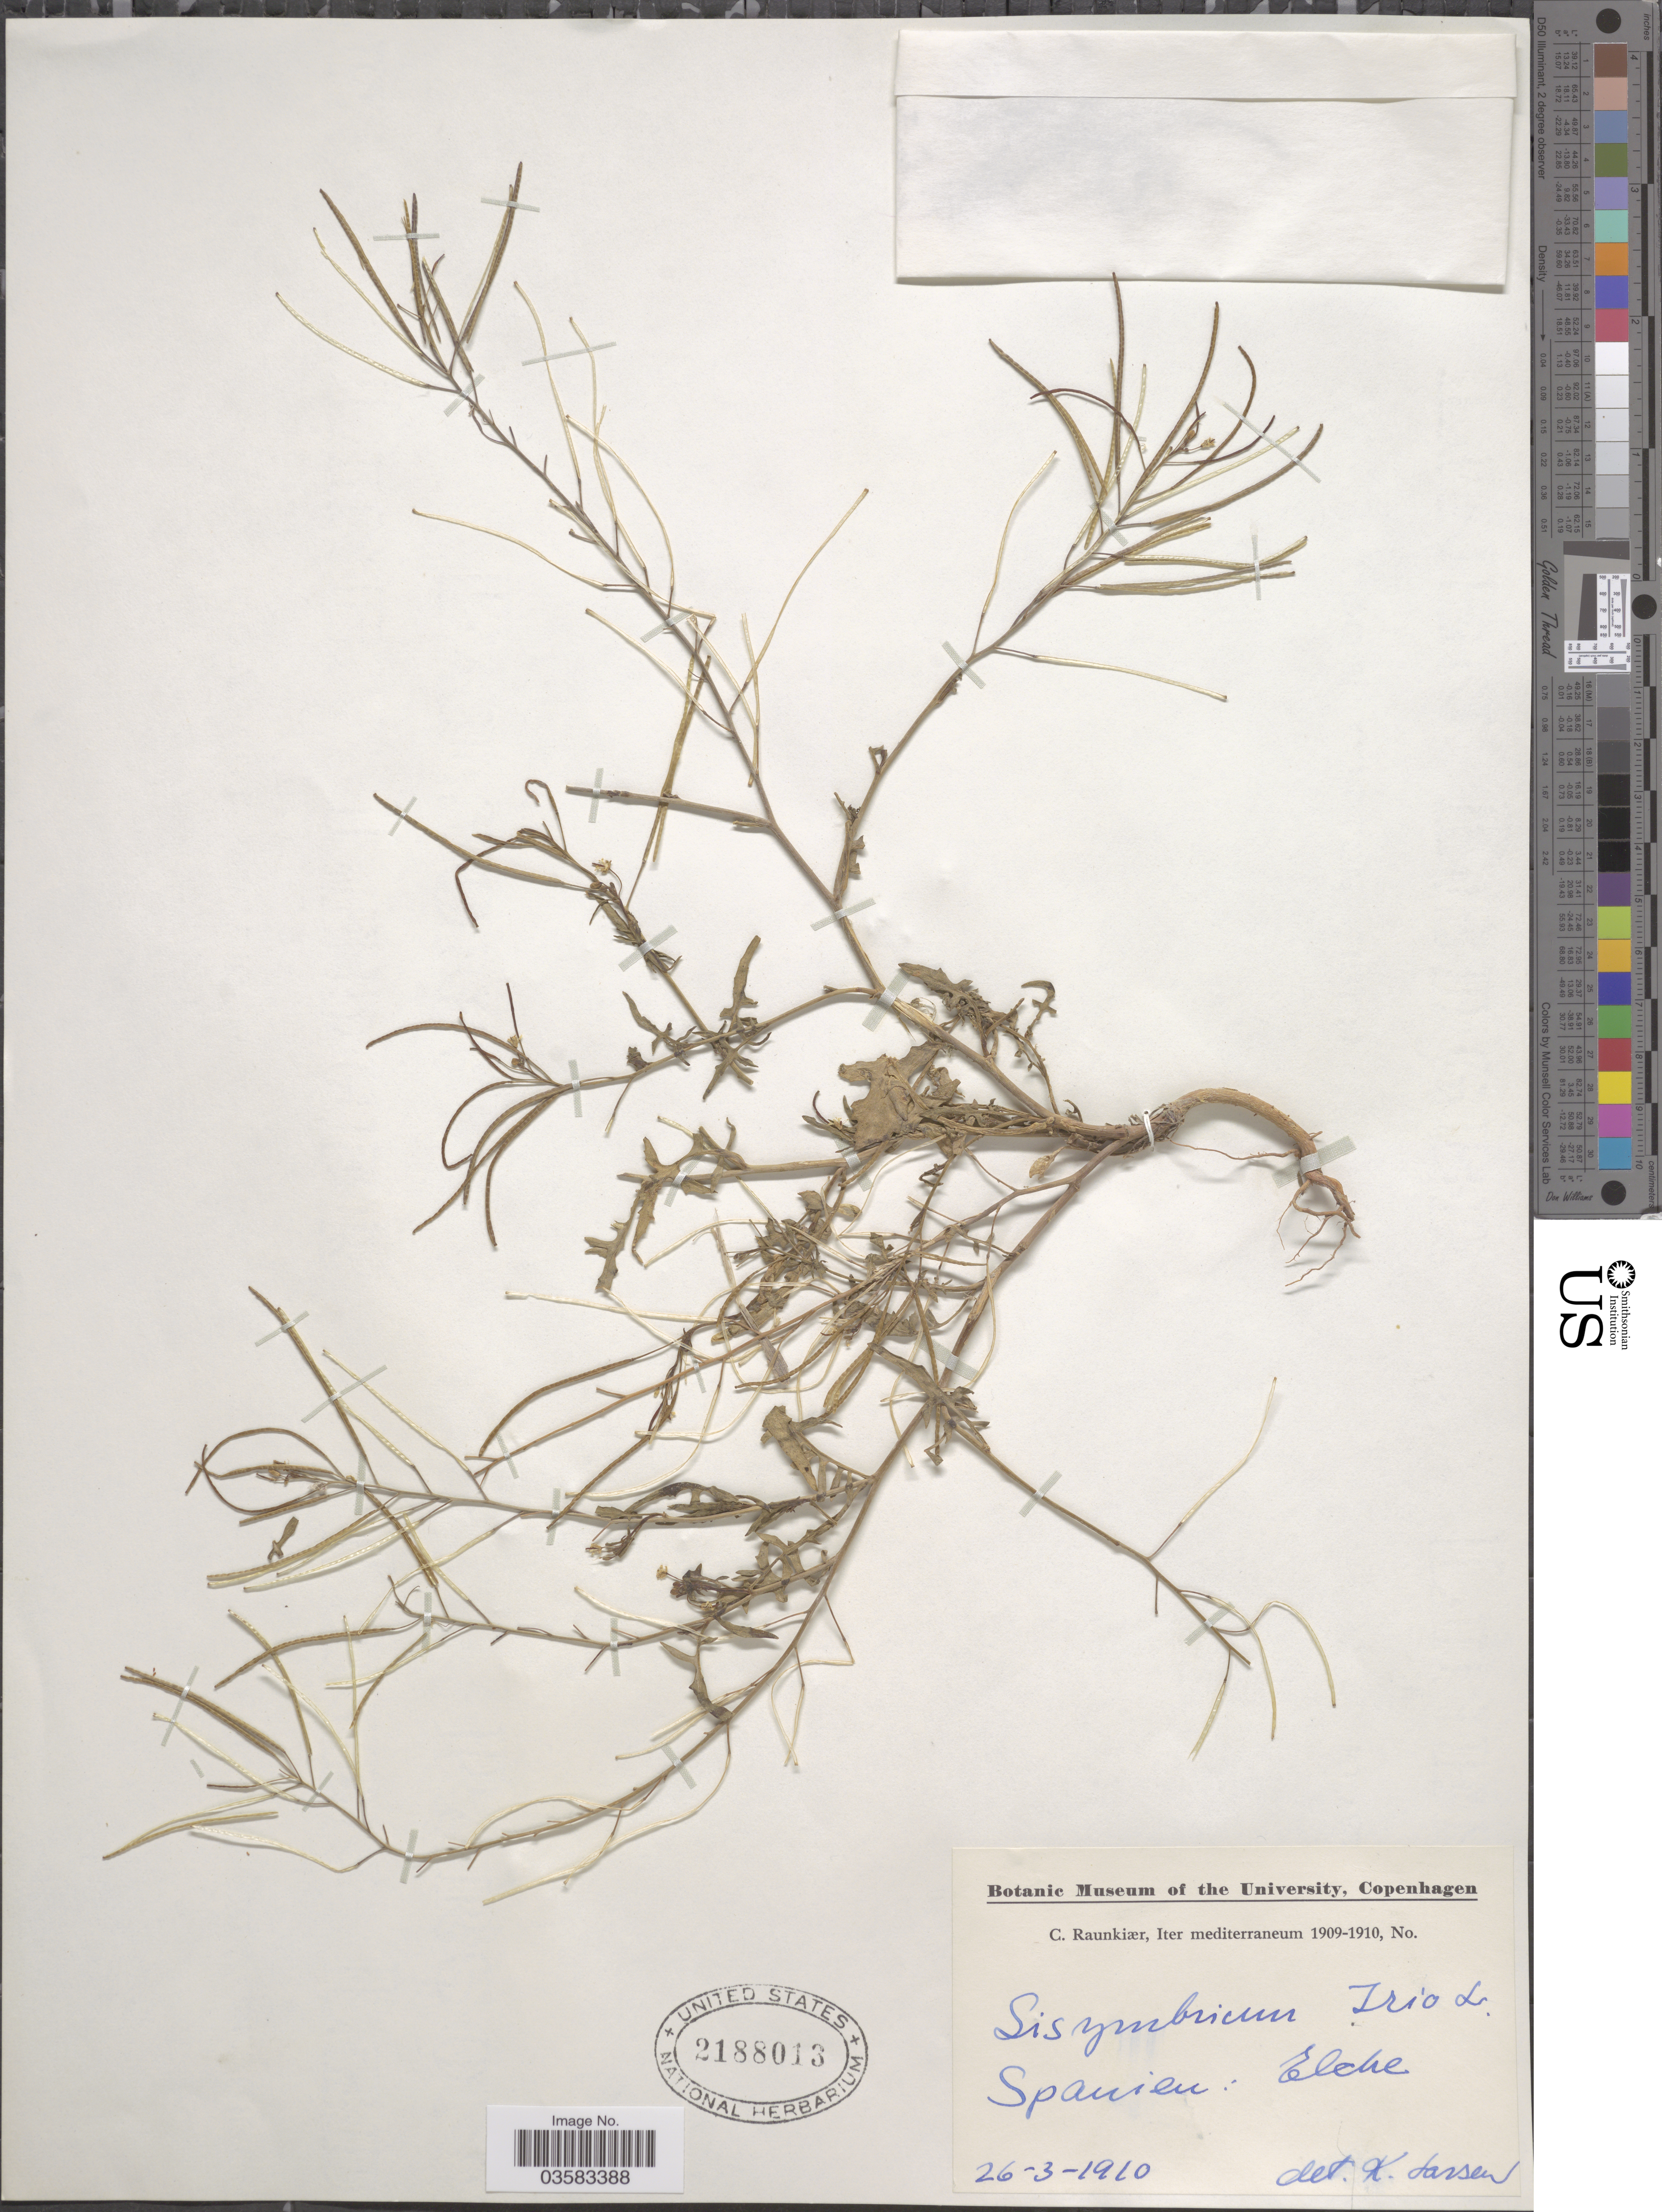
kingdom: Plantae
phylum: Tracheophyta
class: Magnoliopsida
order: Brassicales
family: Brassicaceae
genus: Sisymbrium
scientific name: Sisymbrium irio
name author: L.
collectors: C. C. Raunkiaer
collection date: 1910-03-26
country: Spain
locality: Elche.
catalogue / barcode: US 2188013